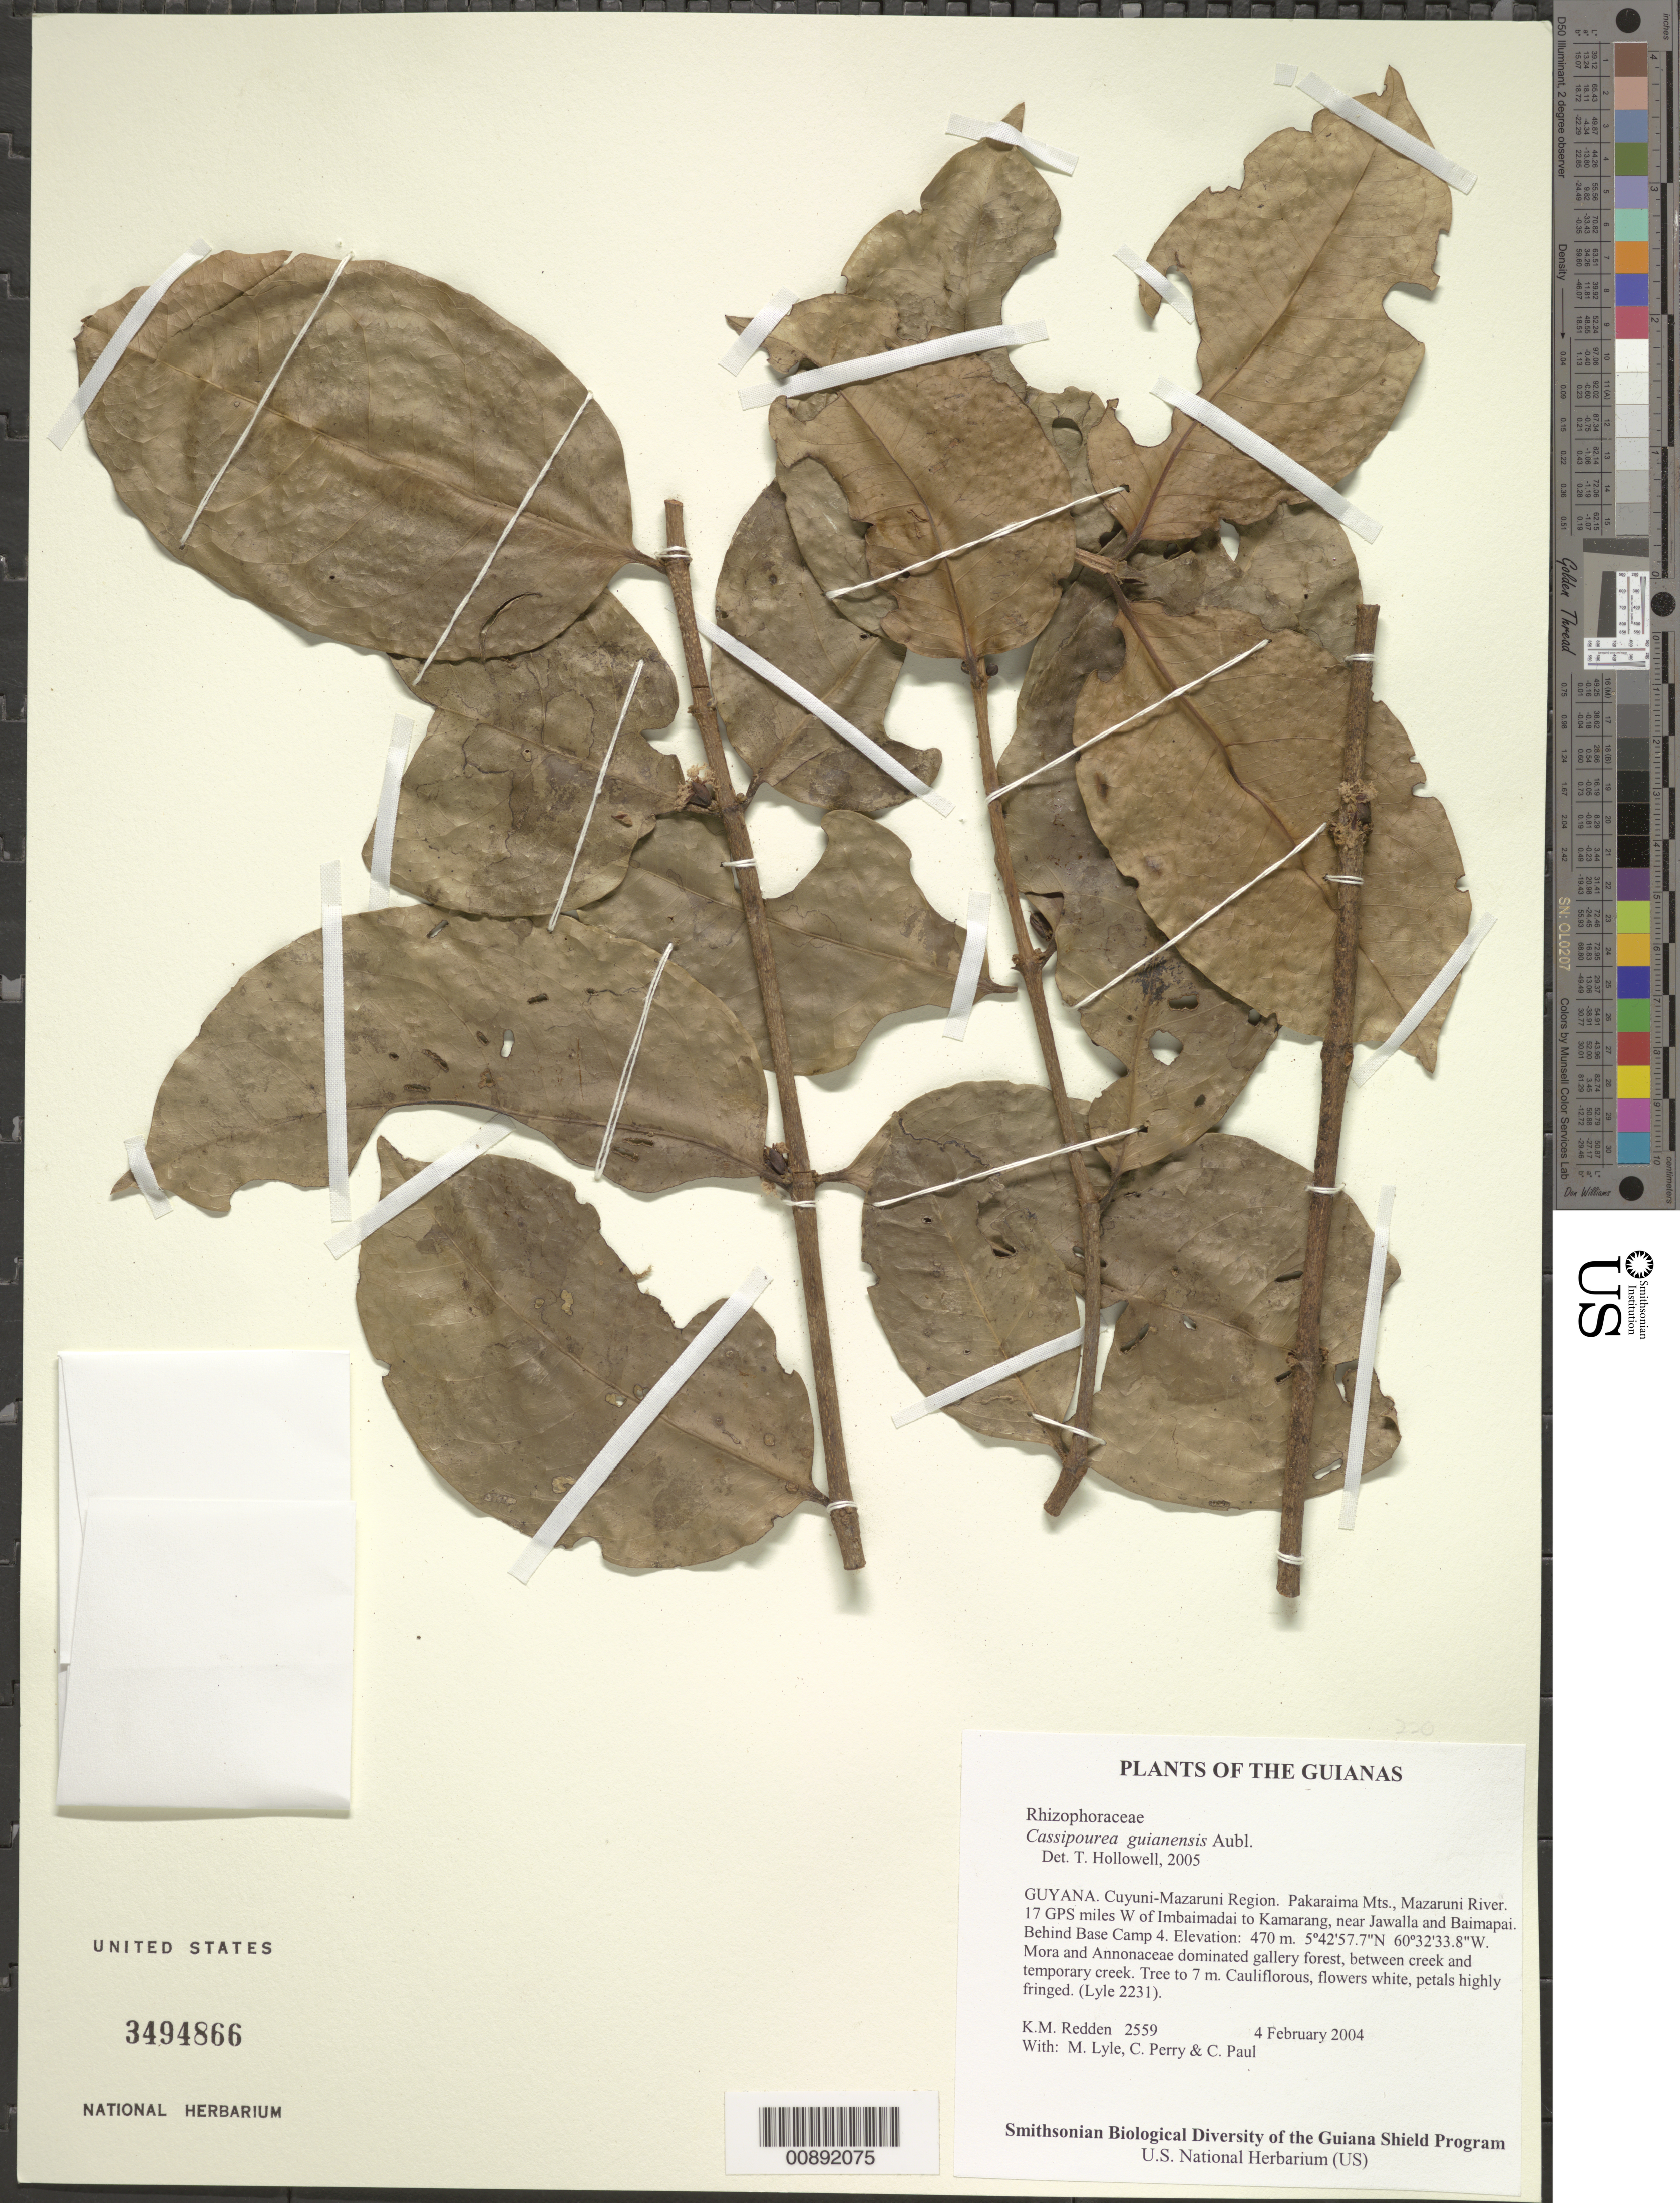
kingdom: Plantae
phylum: Tracheophyta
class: Magnoliopsida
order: Malpighiales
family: Rhizophoraceae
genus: Cassipourea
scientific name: Cassipourea guianensis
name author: Aubl.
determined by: Hollowell, T. H., (BOT), Smithsonian Institution - National Museum of Natural History (UNITED STATES)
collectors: K. M. Redden, M. Lyle, C. Perry & C. Paul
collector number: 2559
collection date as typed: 4 February 2004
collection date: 2004-02-04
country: Guyana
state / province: Cuyuni-Mazaruni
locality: Pakaraima Mts., Mazaruni River. 17 GPS miles W of Imbaimadai to Kamarang, near Jawalla and Baimapai. Behind Base Camp 4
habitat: Mora and Annonaceae dominated gallery forest, between creek and temporary creek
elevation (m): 470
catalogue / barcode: US 3494866